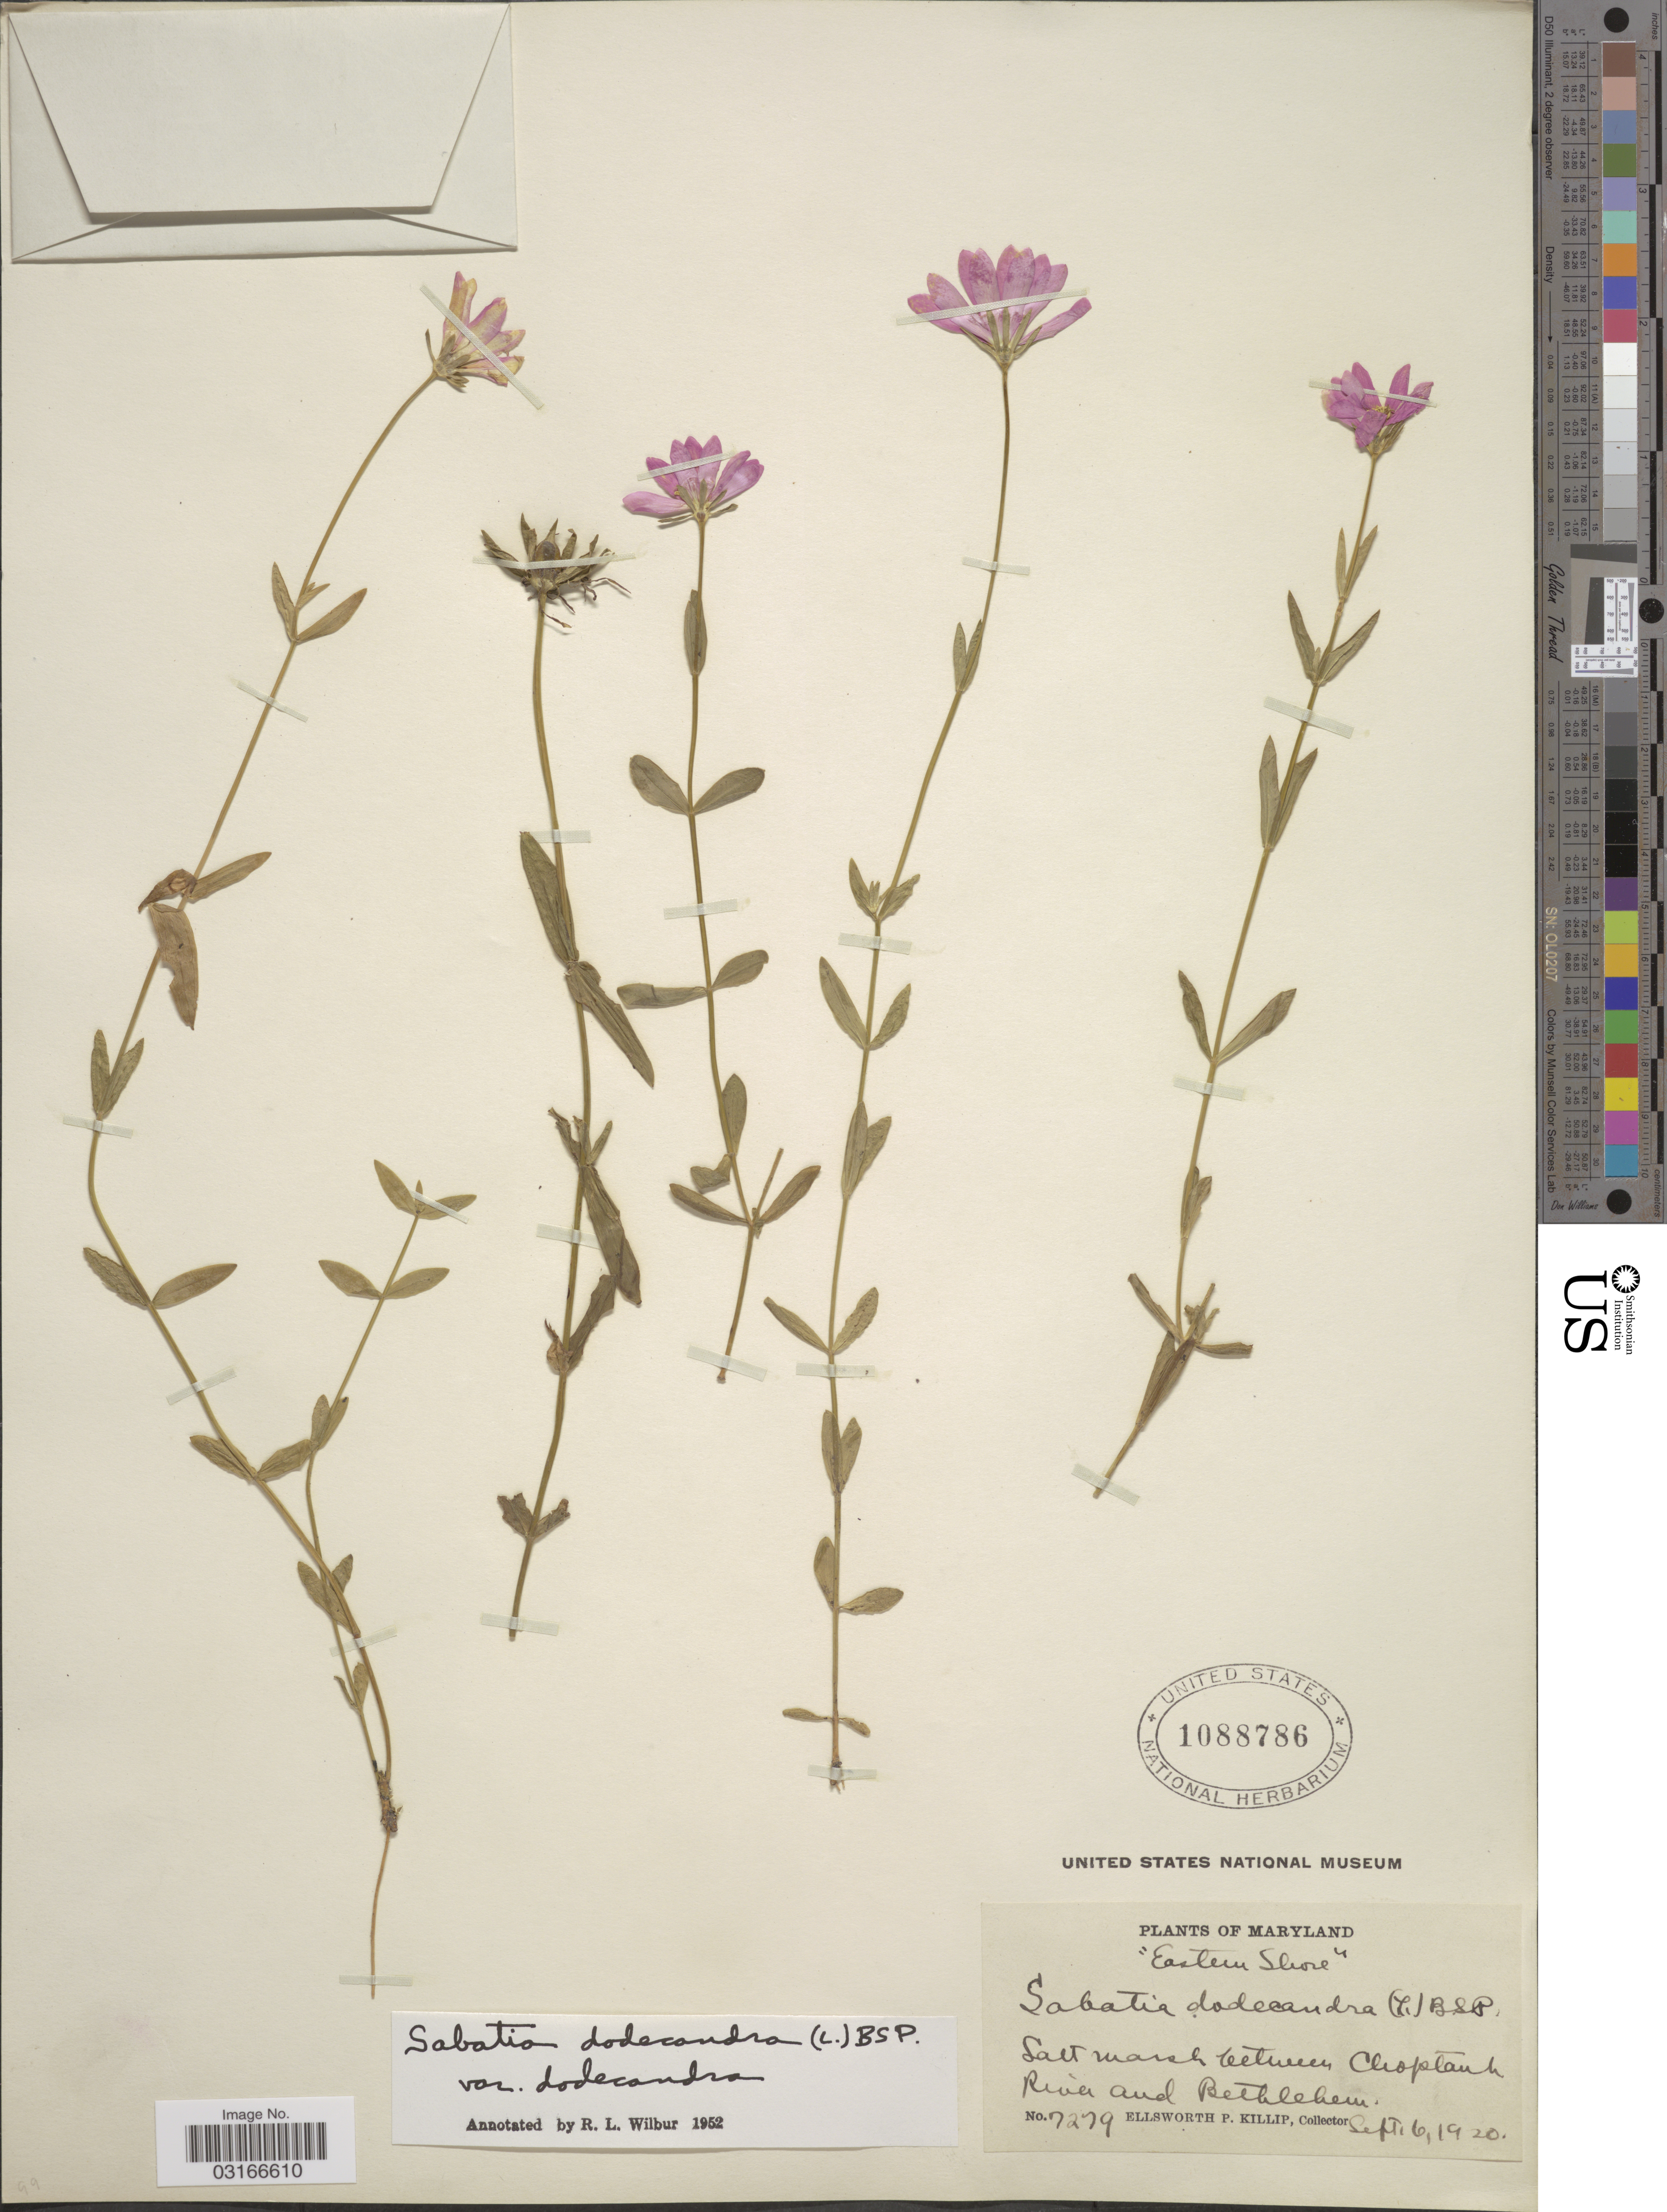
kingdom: Plantae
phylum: Tracheophyta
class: Magnoliopsida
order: Gentianales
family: Gentianaceae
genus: Sabatia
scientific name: Sabatia dodecandra var. dodecandra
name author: (L.) Britton et al.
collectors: E. P. Killip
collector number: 7279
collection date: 1920-09-06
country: United States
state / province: Maryland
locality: Salt marsh between Choptank River and Bethlehem.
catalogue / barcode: US 1088786